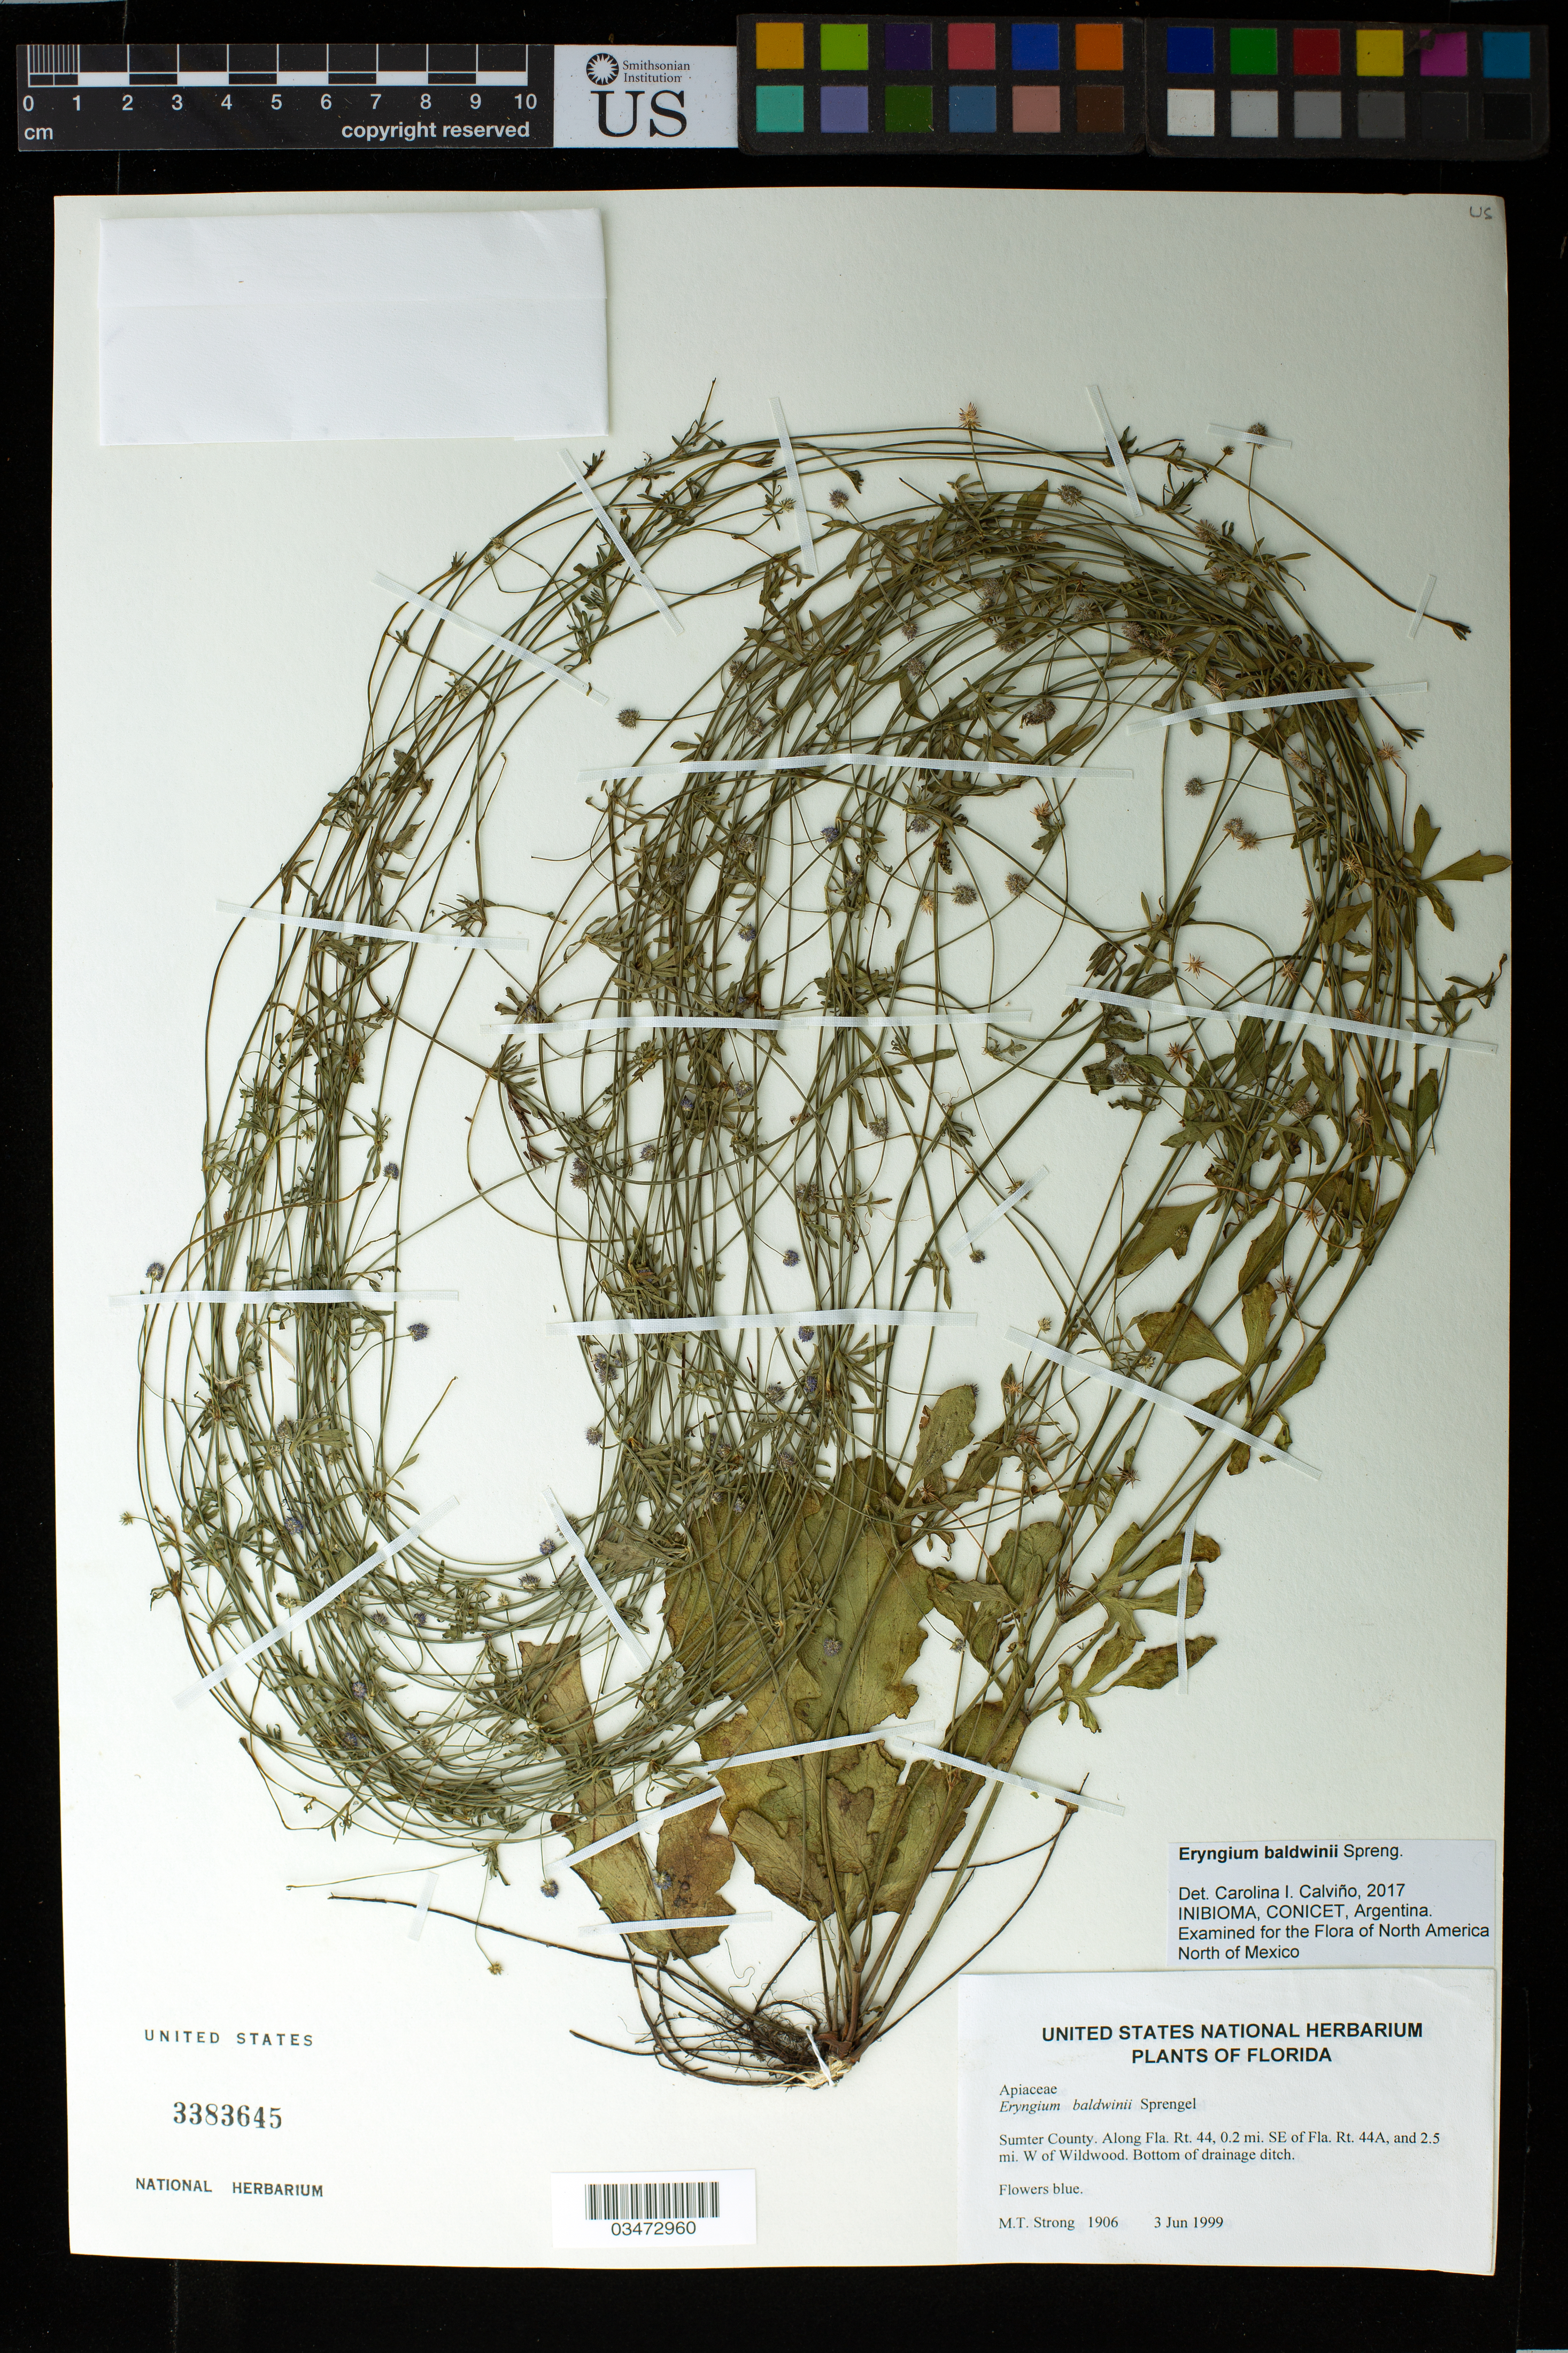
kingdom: Plantae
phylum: Tracheophyta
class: Magnoliopsida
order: Apiales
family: Apiaceae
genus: Eryngium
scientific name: Eryngium baldwinii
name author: Spreng.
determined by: Calviño, C. I.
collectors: M. T. Strong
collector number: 1906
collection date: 1999-06-03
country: United States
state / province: Florida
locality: Sumter County. Along Fla. Rt 44, 0.2 mi SE of Fla Rt 44A, and 2.5 mi W of Wildwood. Border of drainage ditch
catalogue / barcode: US 3383645